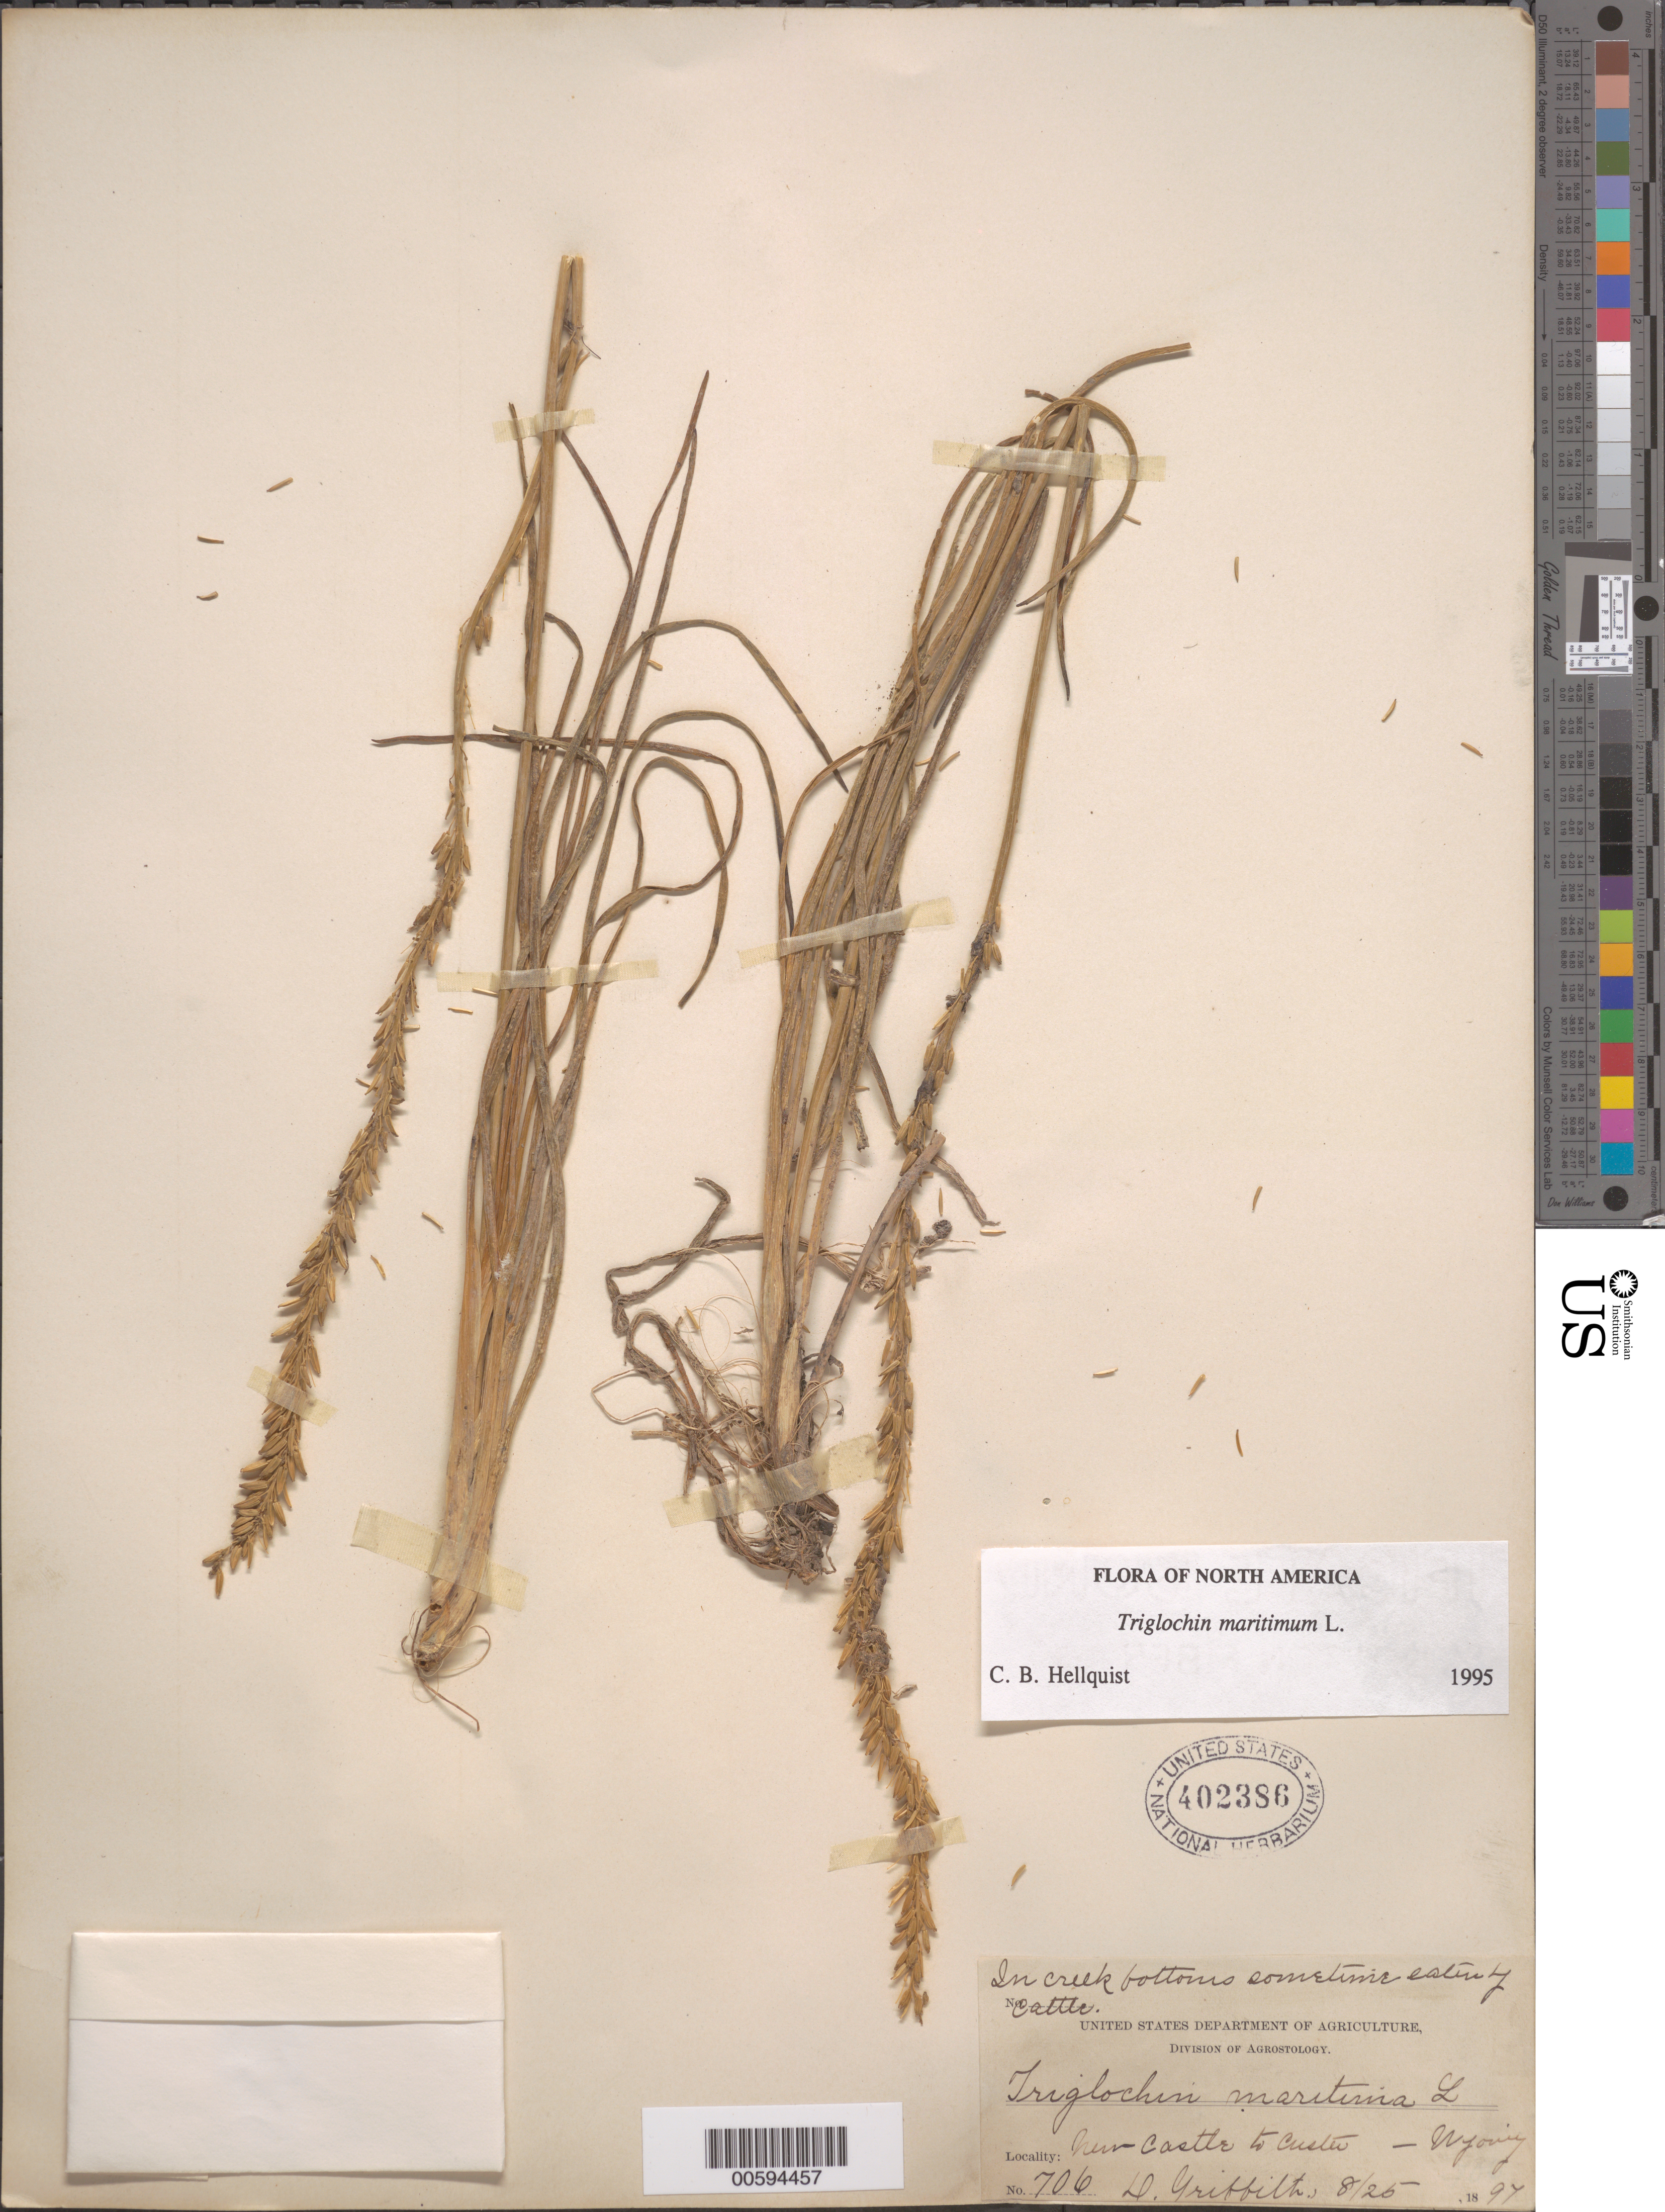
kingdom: Plantae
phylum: Tracheophyta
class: Liliopsida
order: Alismatales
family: Juncaginaceae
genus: Triglochin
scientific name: Triglochin maritima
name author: L.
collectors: D. Griffiths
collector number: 706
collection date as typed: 25 Aug 1897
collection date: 1897-08-25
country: United States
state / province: Wyoming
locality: New Castle to Custer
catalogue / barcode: US 402386